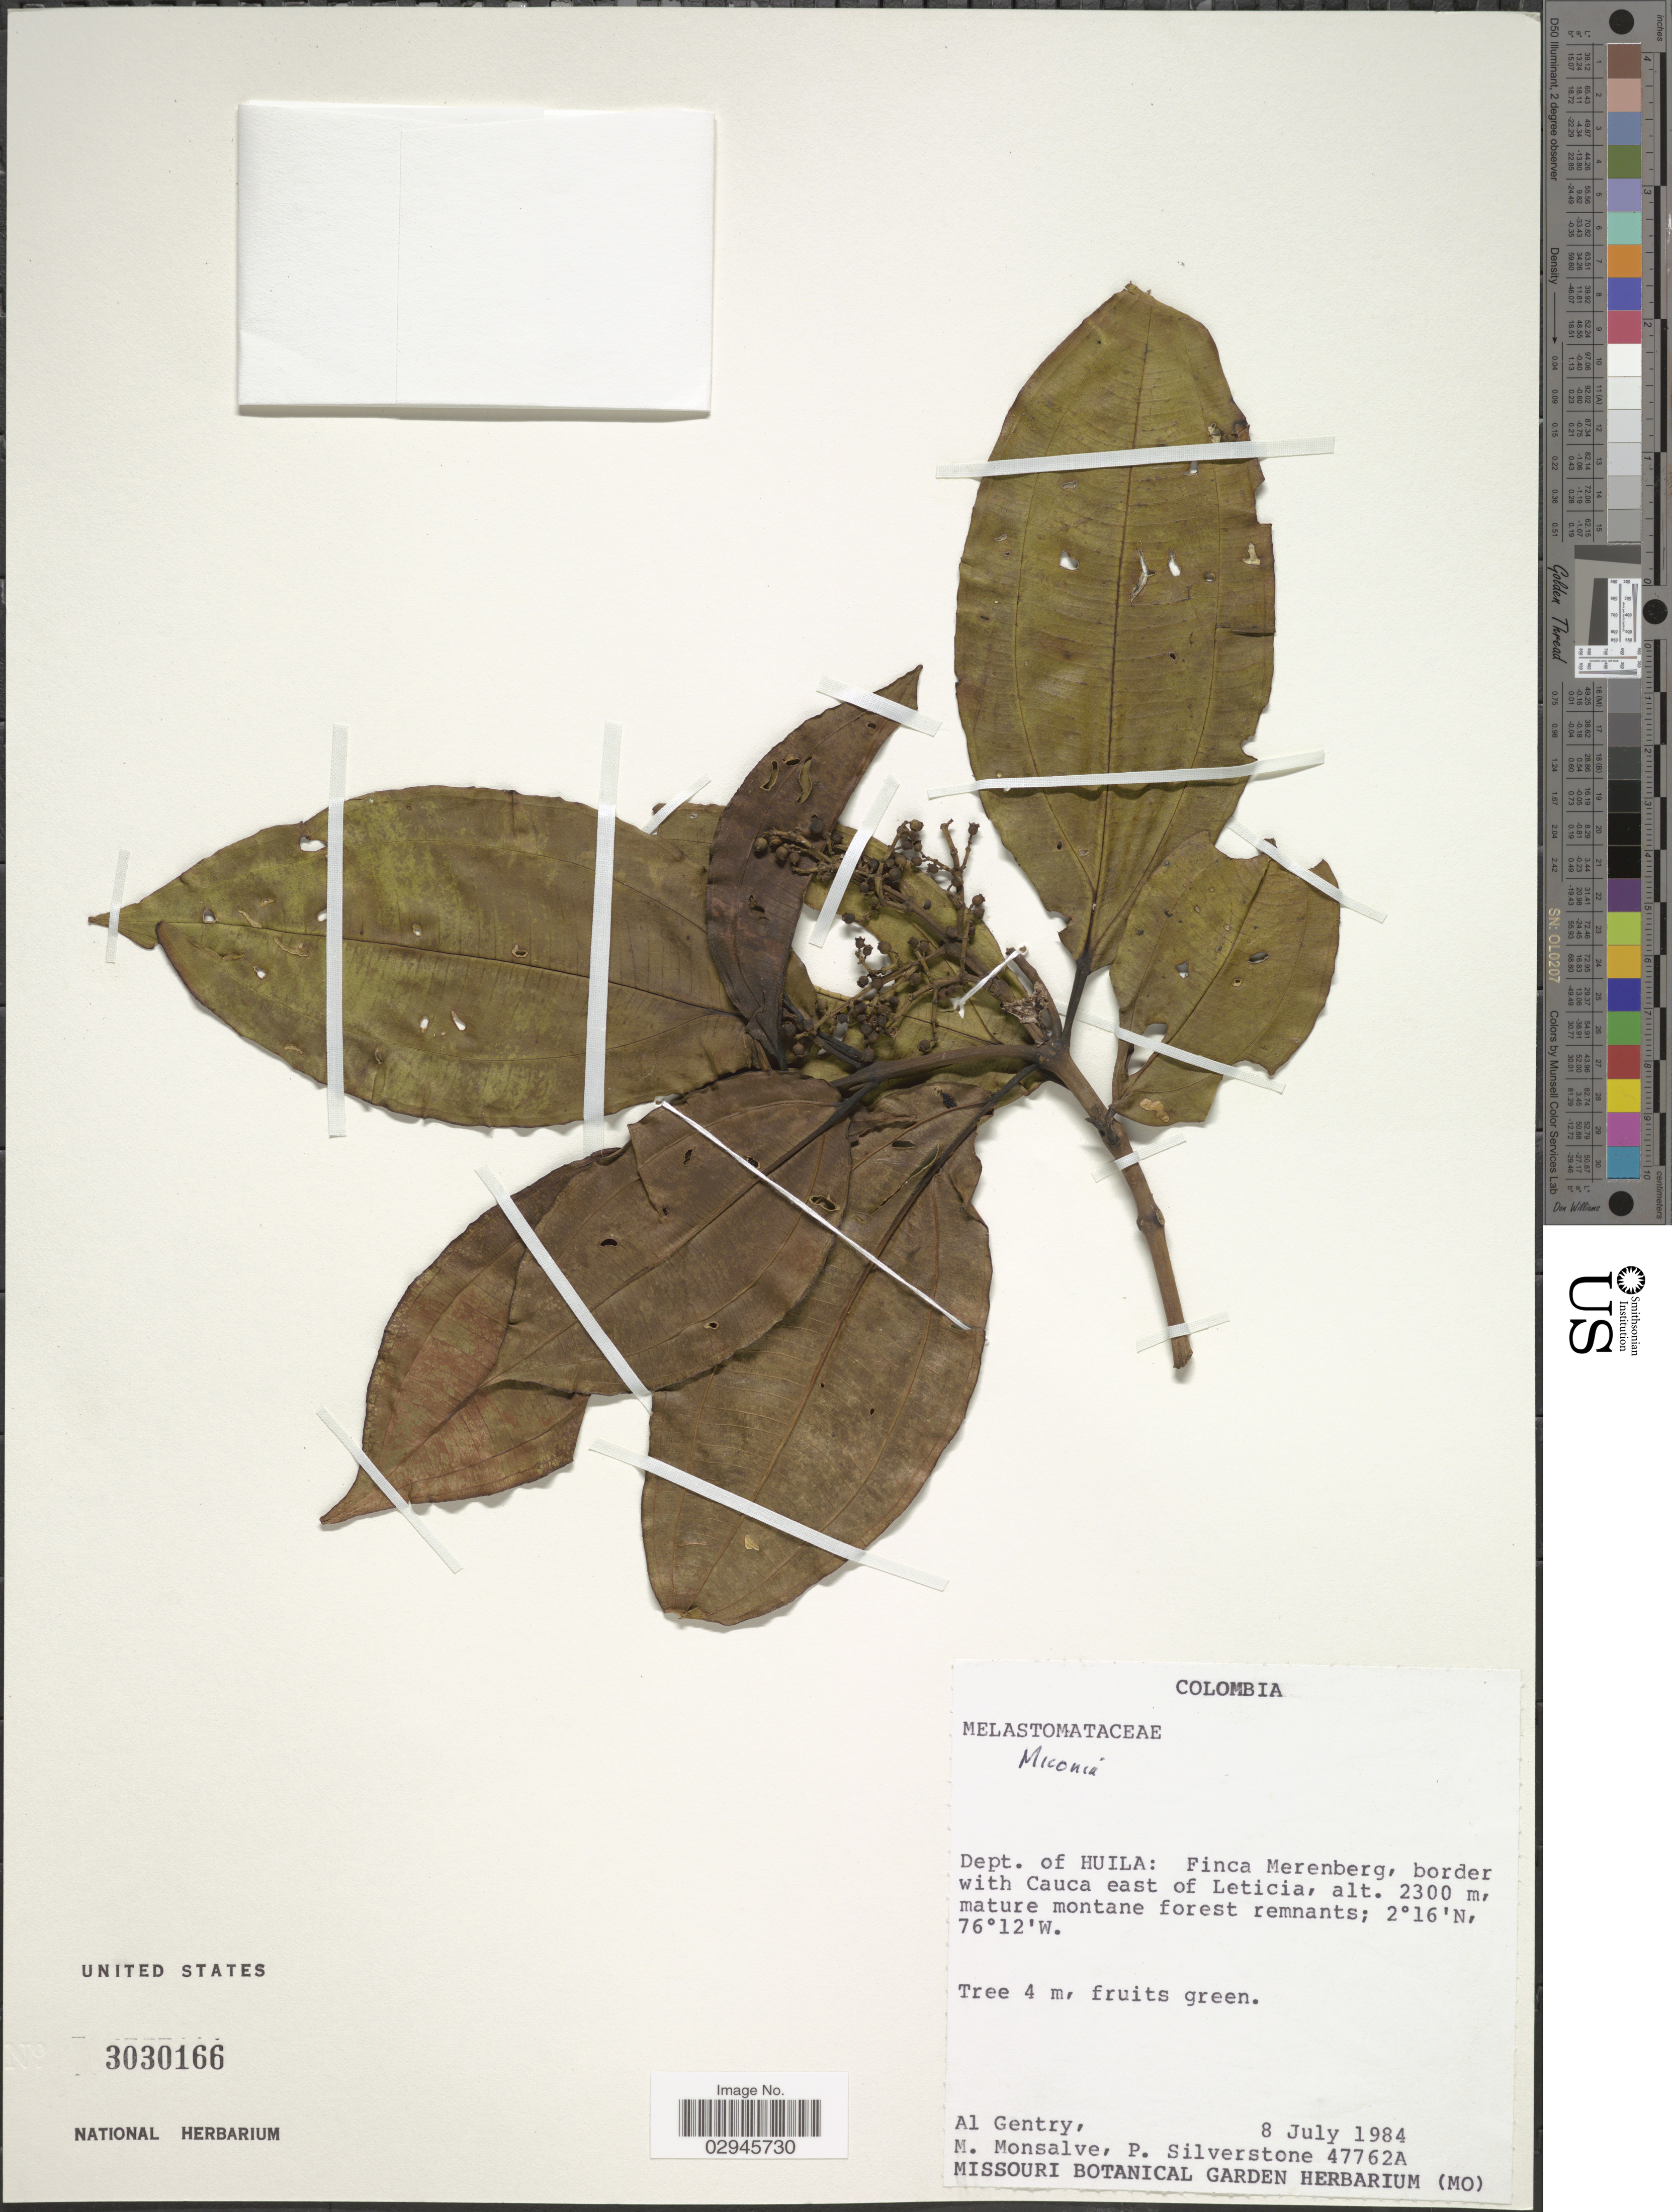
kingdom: Plantae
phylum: Tracheophyta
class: Magnoliopsida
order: Myrtales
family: Melastomataceae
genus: Miconia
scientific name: Miconia sp.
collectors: A. H. Gentry, M. Monsalve & P. Silverstone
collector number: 47762A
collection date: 1984-07-08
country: Colombia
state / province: Huila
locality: Finca Merenberg, border with Cauca east of Leticia.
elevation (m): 2300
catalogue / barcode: US 3030166